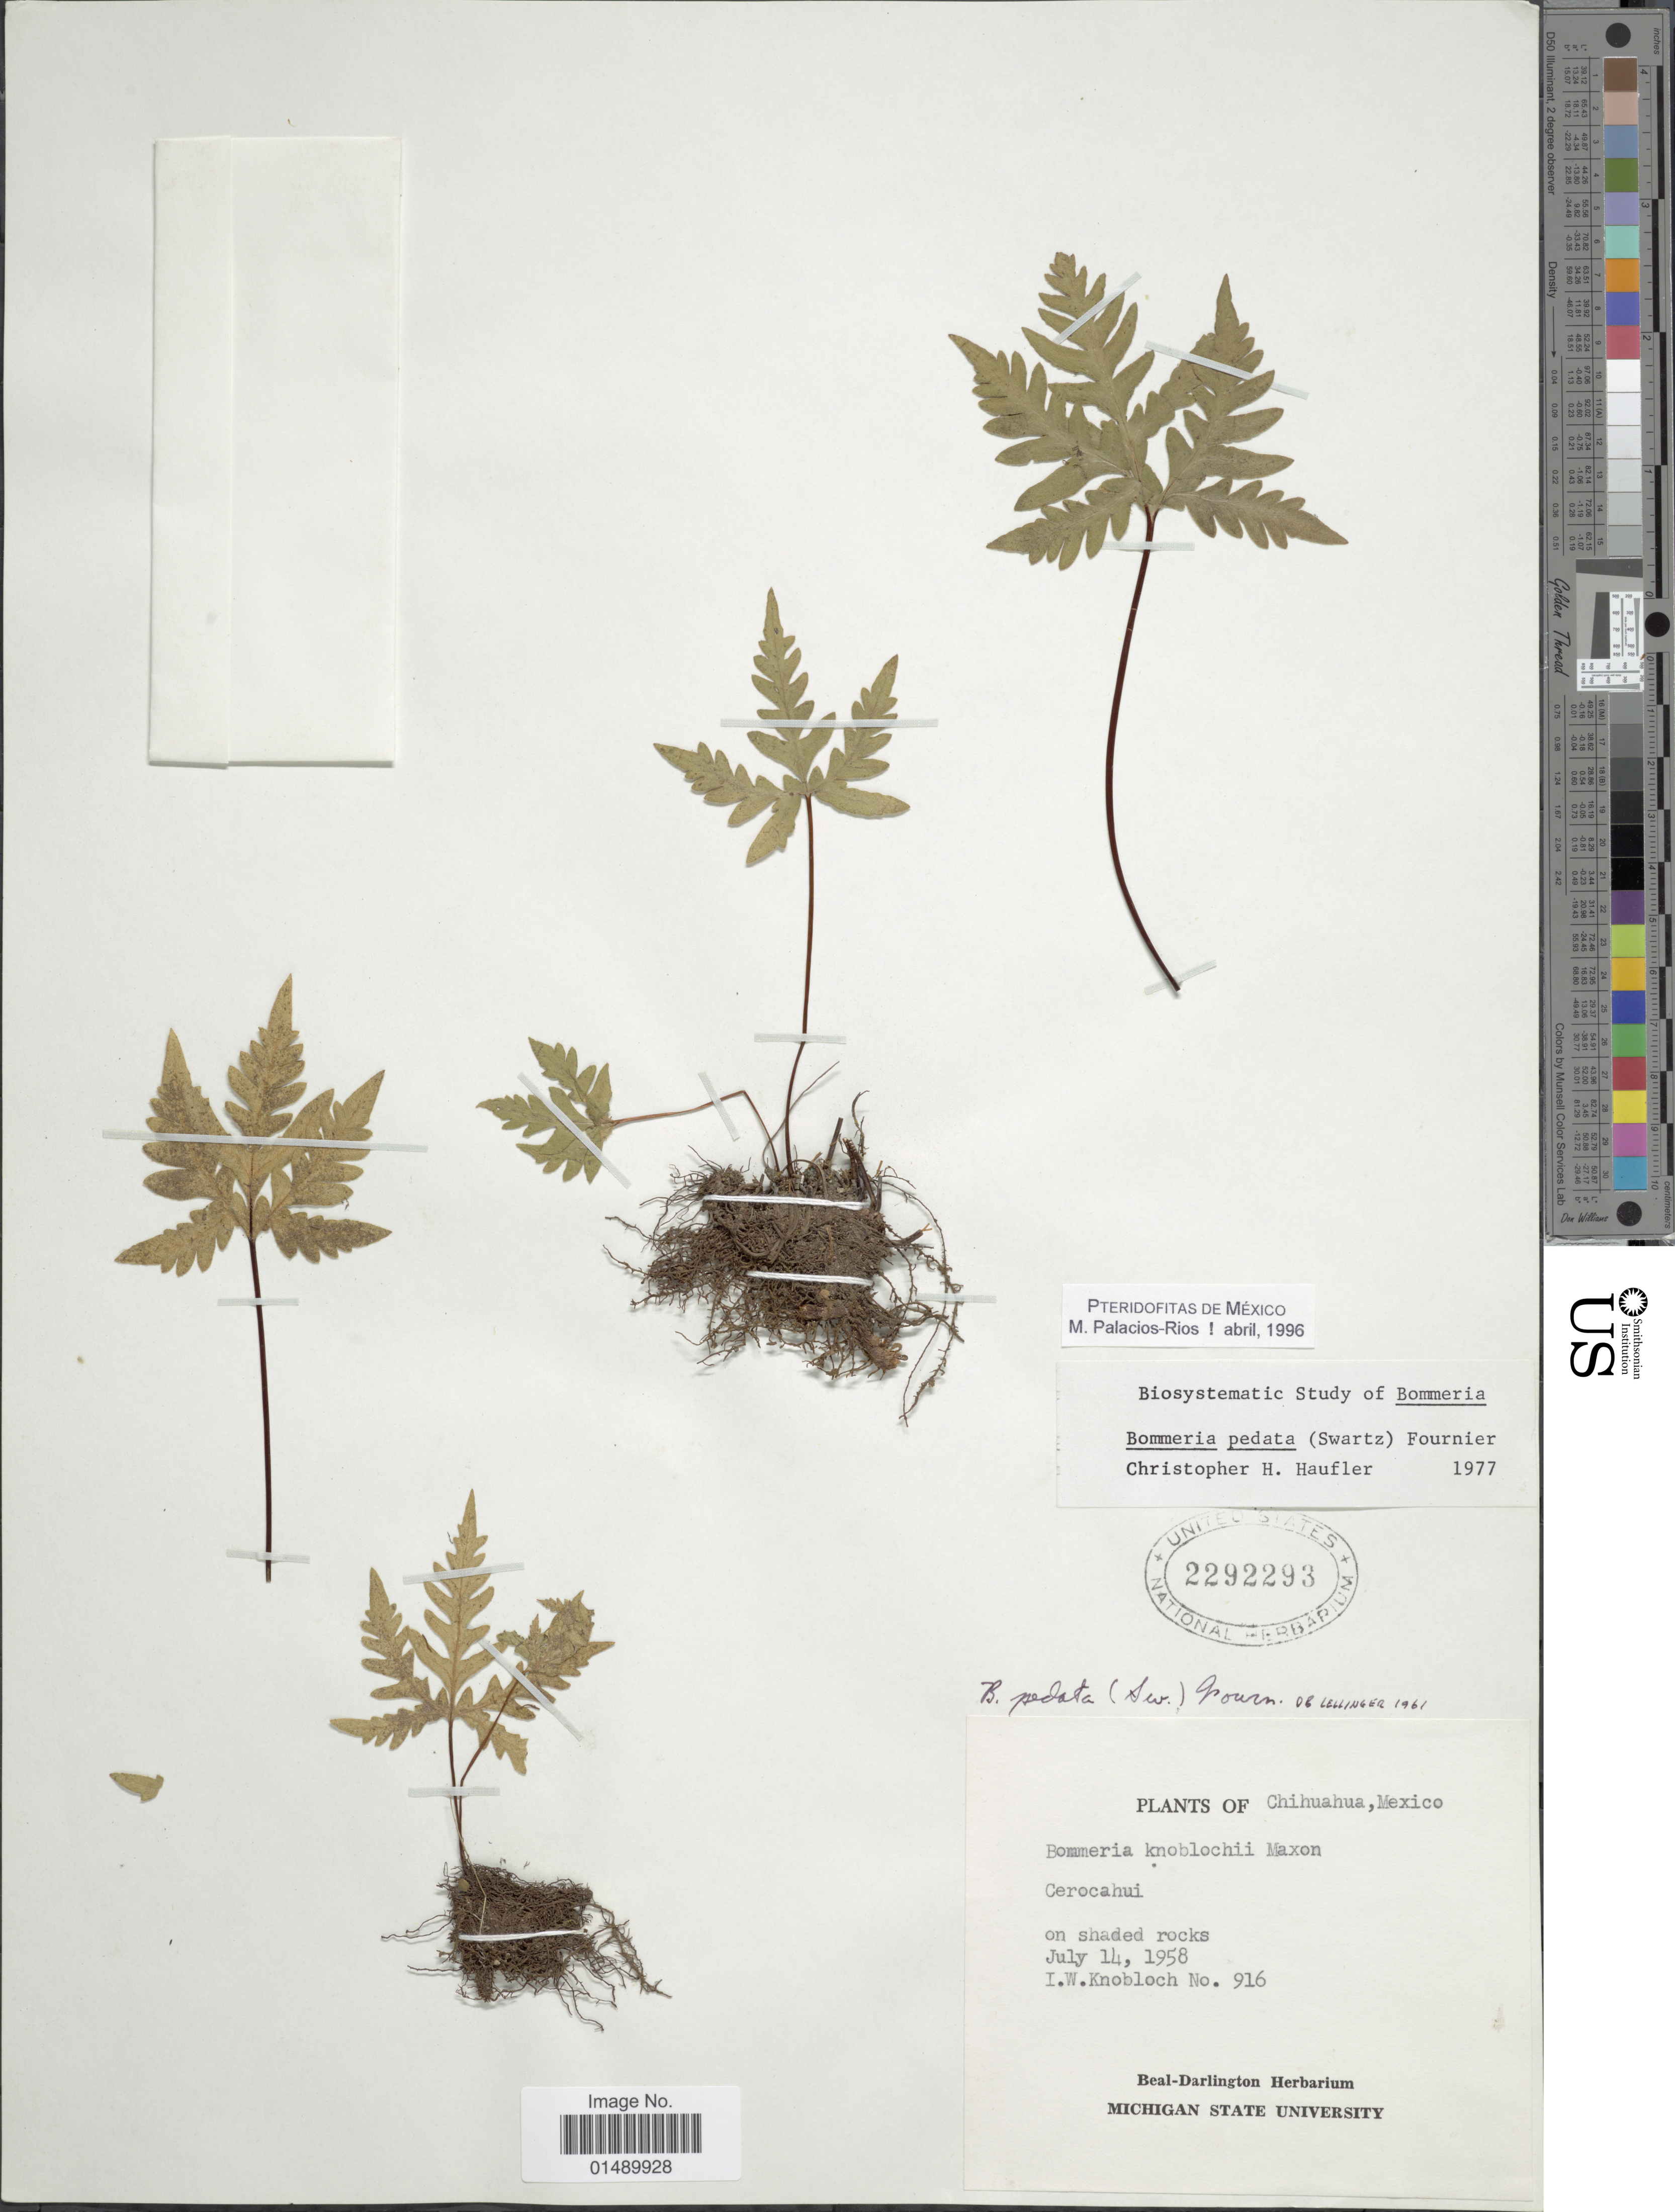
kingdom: Plantae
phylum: Tracheophyta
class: Polypodiopsida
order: Polypodiales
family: Pteridaceae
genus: Bommeria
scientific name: Bommeria pedata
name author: (Sw.) E. Fourn.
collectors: I. W. Knobloch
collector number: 916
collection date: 1958-07-14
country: Mexico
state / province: Chihuahua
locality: Mexico, Chihuahua.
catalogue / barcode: US 2292293